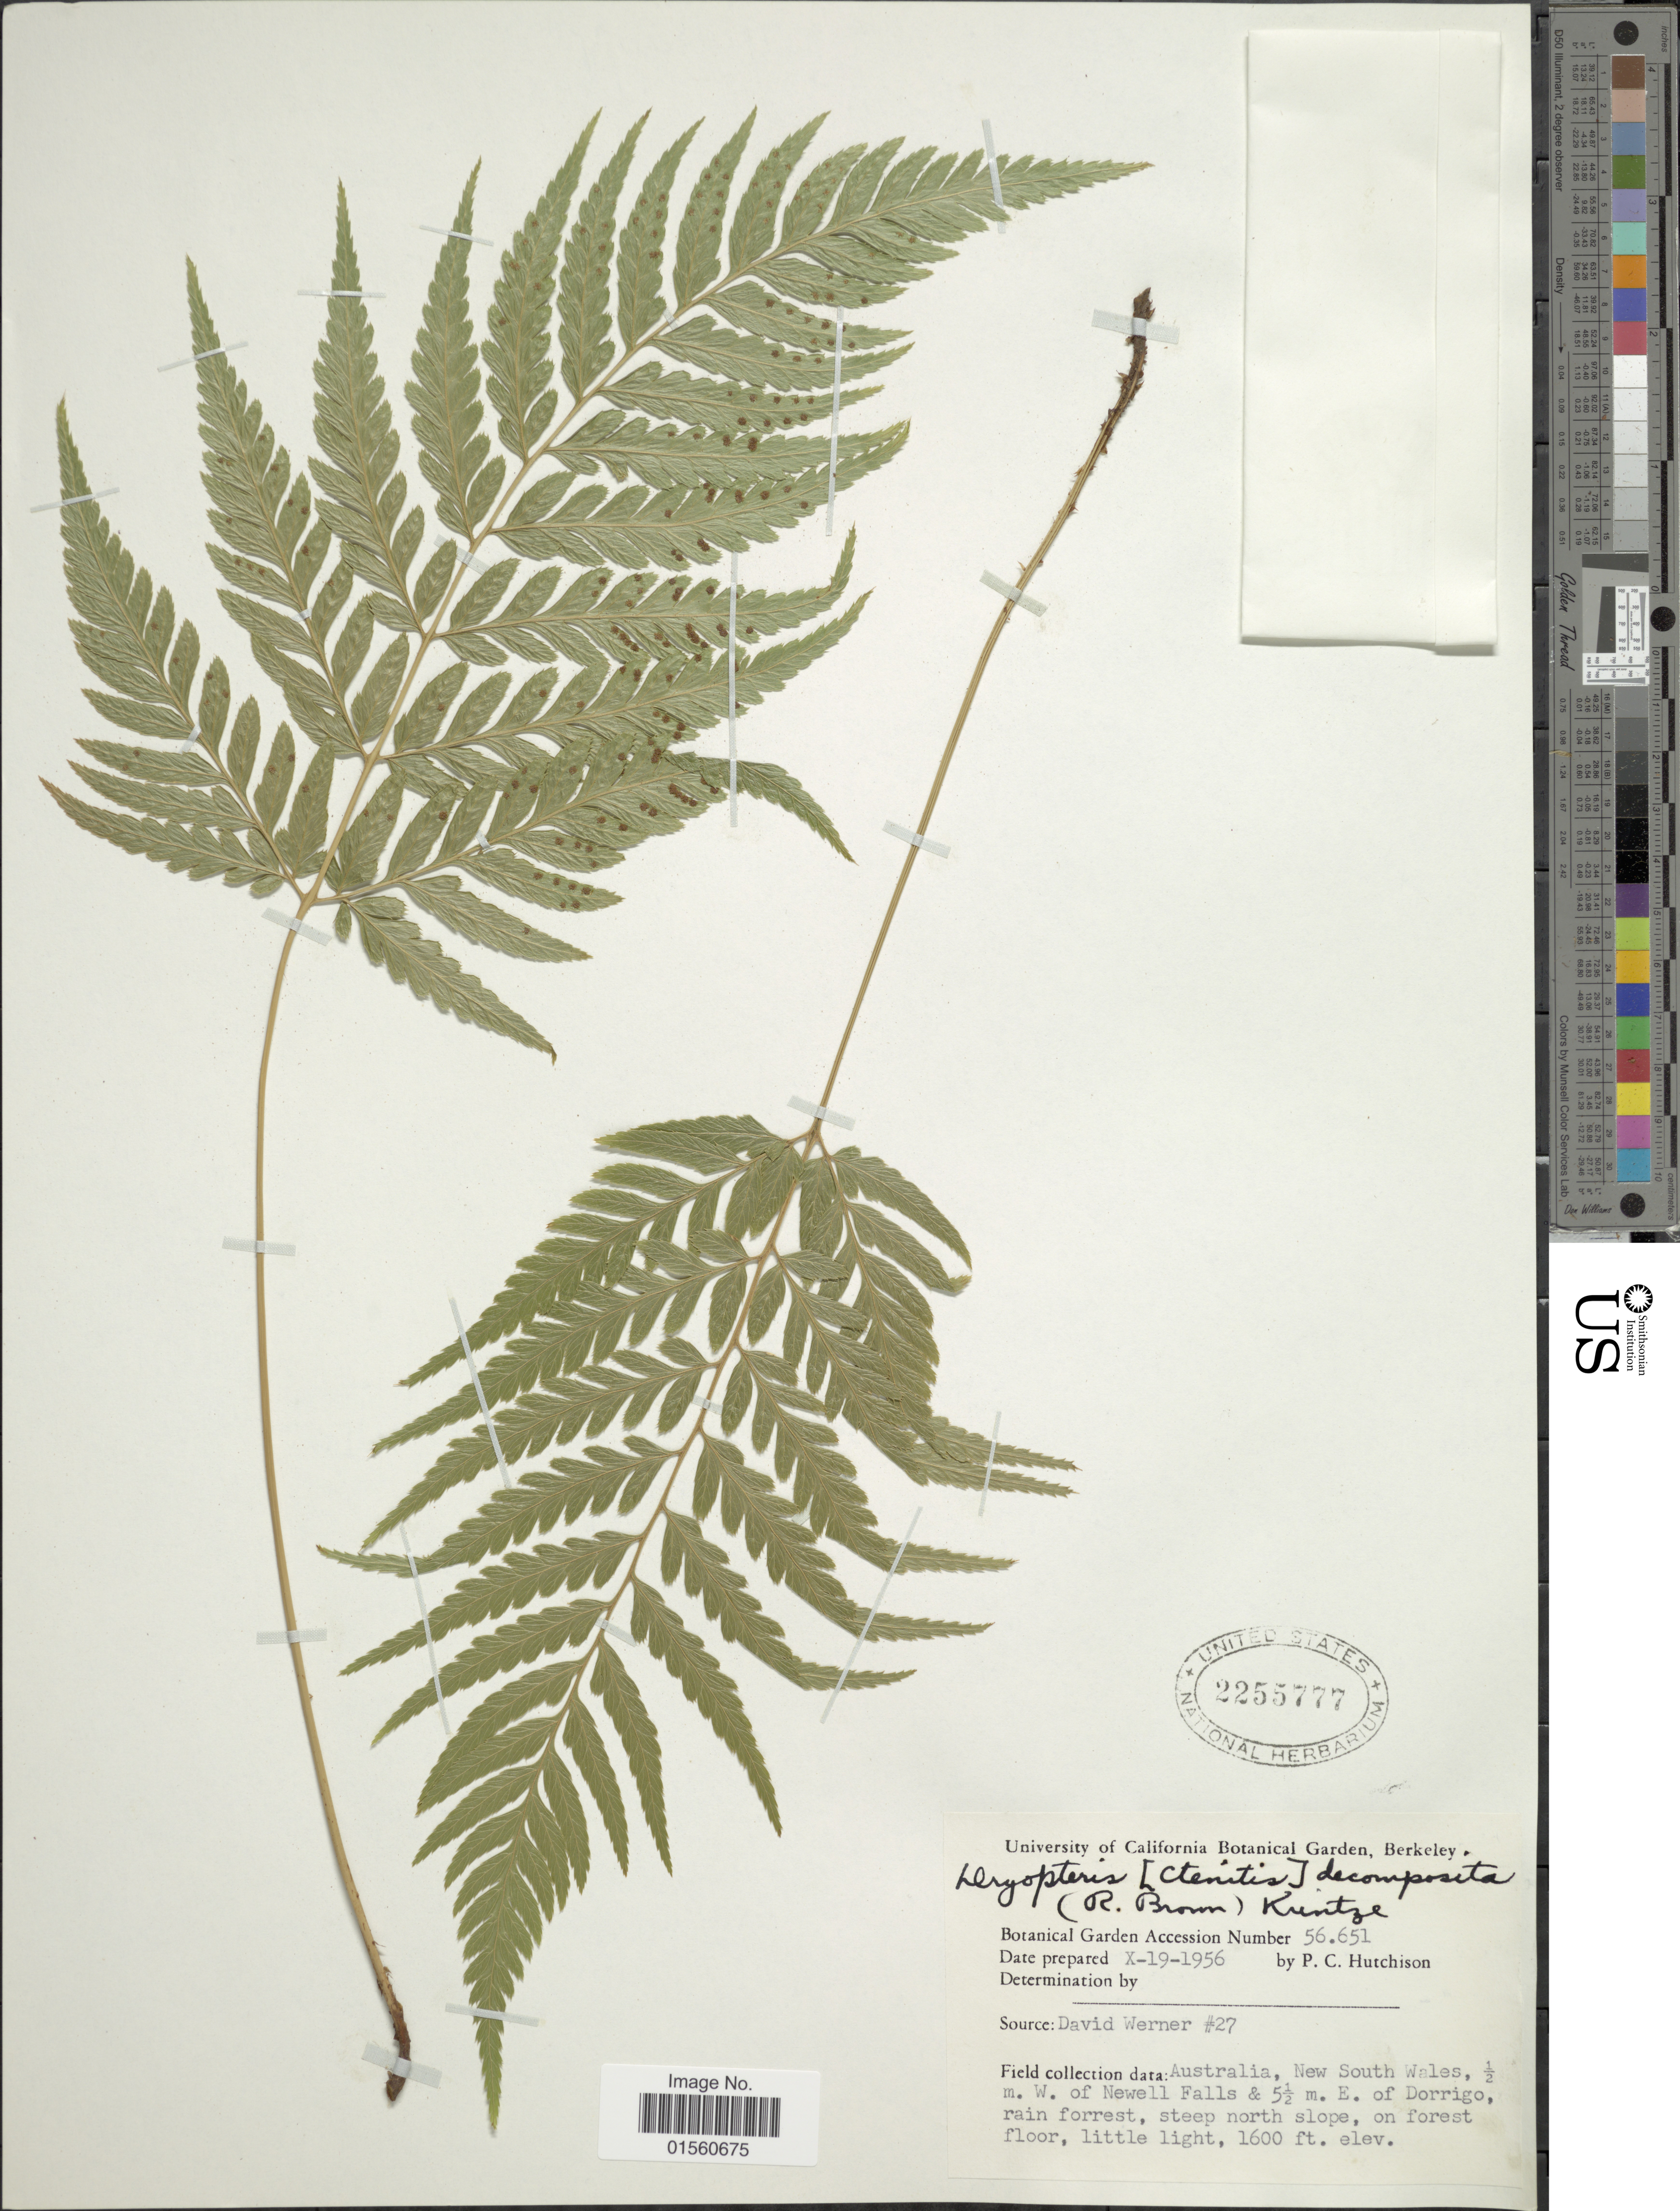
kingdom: Plantae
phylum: Tracheophyta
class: Polypodiopsida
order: Polypodiales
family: Dryopteridaceae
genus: Lastreopsis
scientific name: Lastreopsis decomposita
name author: (R. Br.) Tindale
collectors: P. C. Hutchison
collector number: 56651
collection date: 1956-10-19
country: United States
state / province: California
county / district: Alameda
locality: University of California Botanical Garden, Berkeley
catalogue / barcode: US 2255777